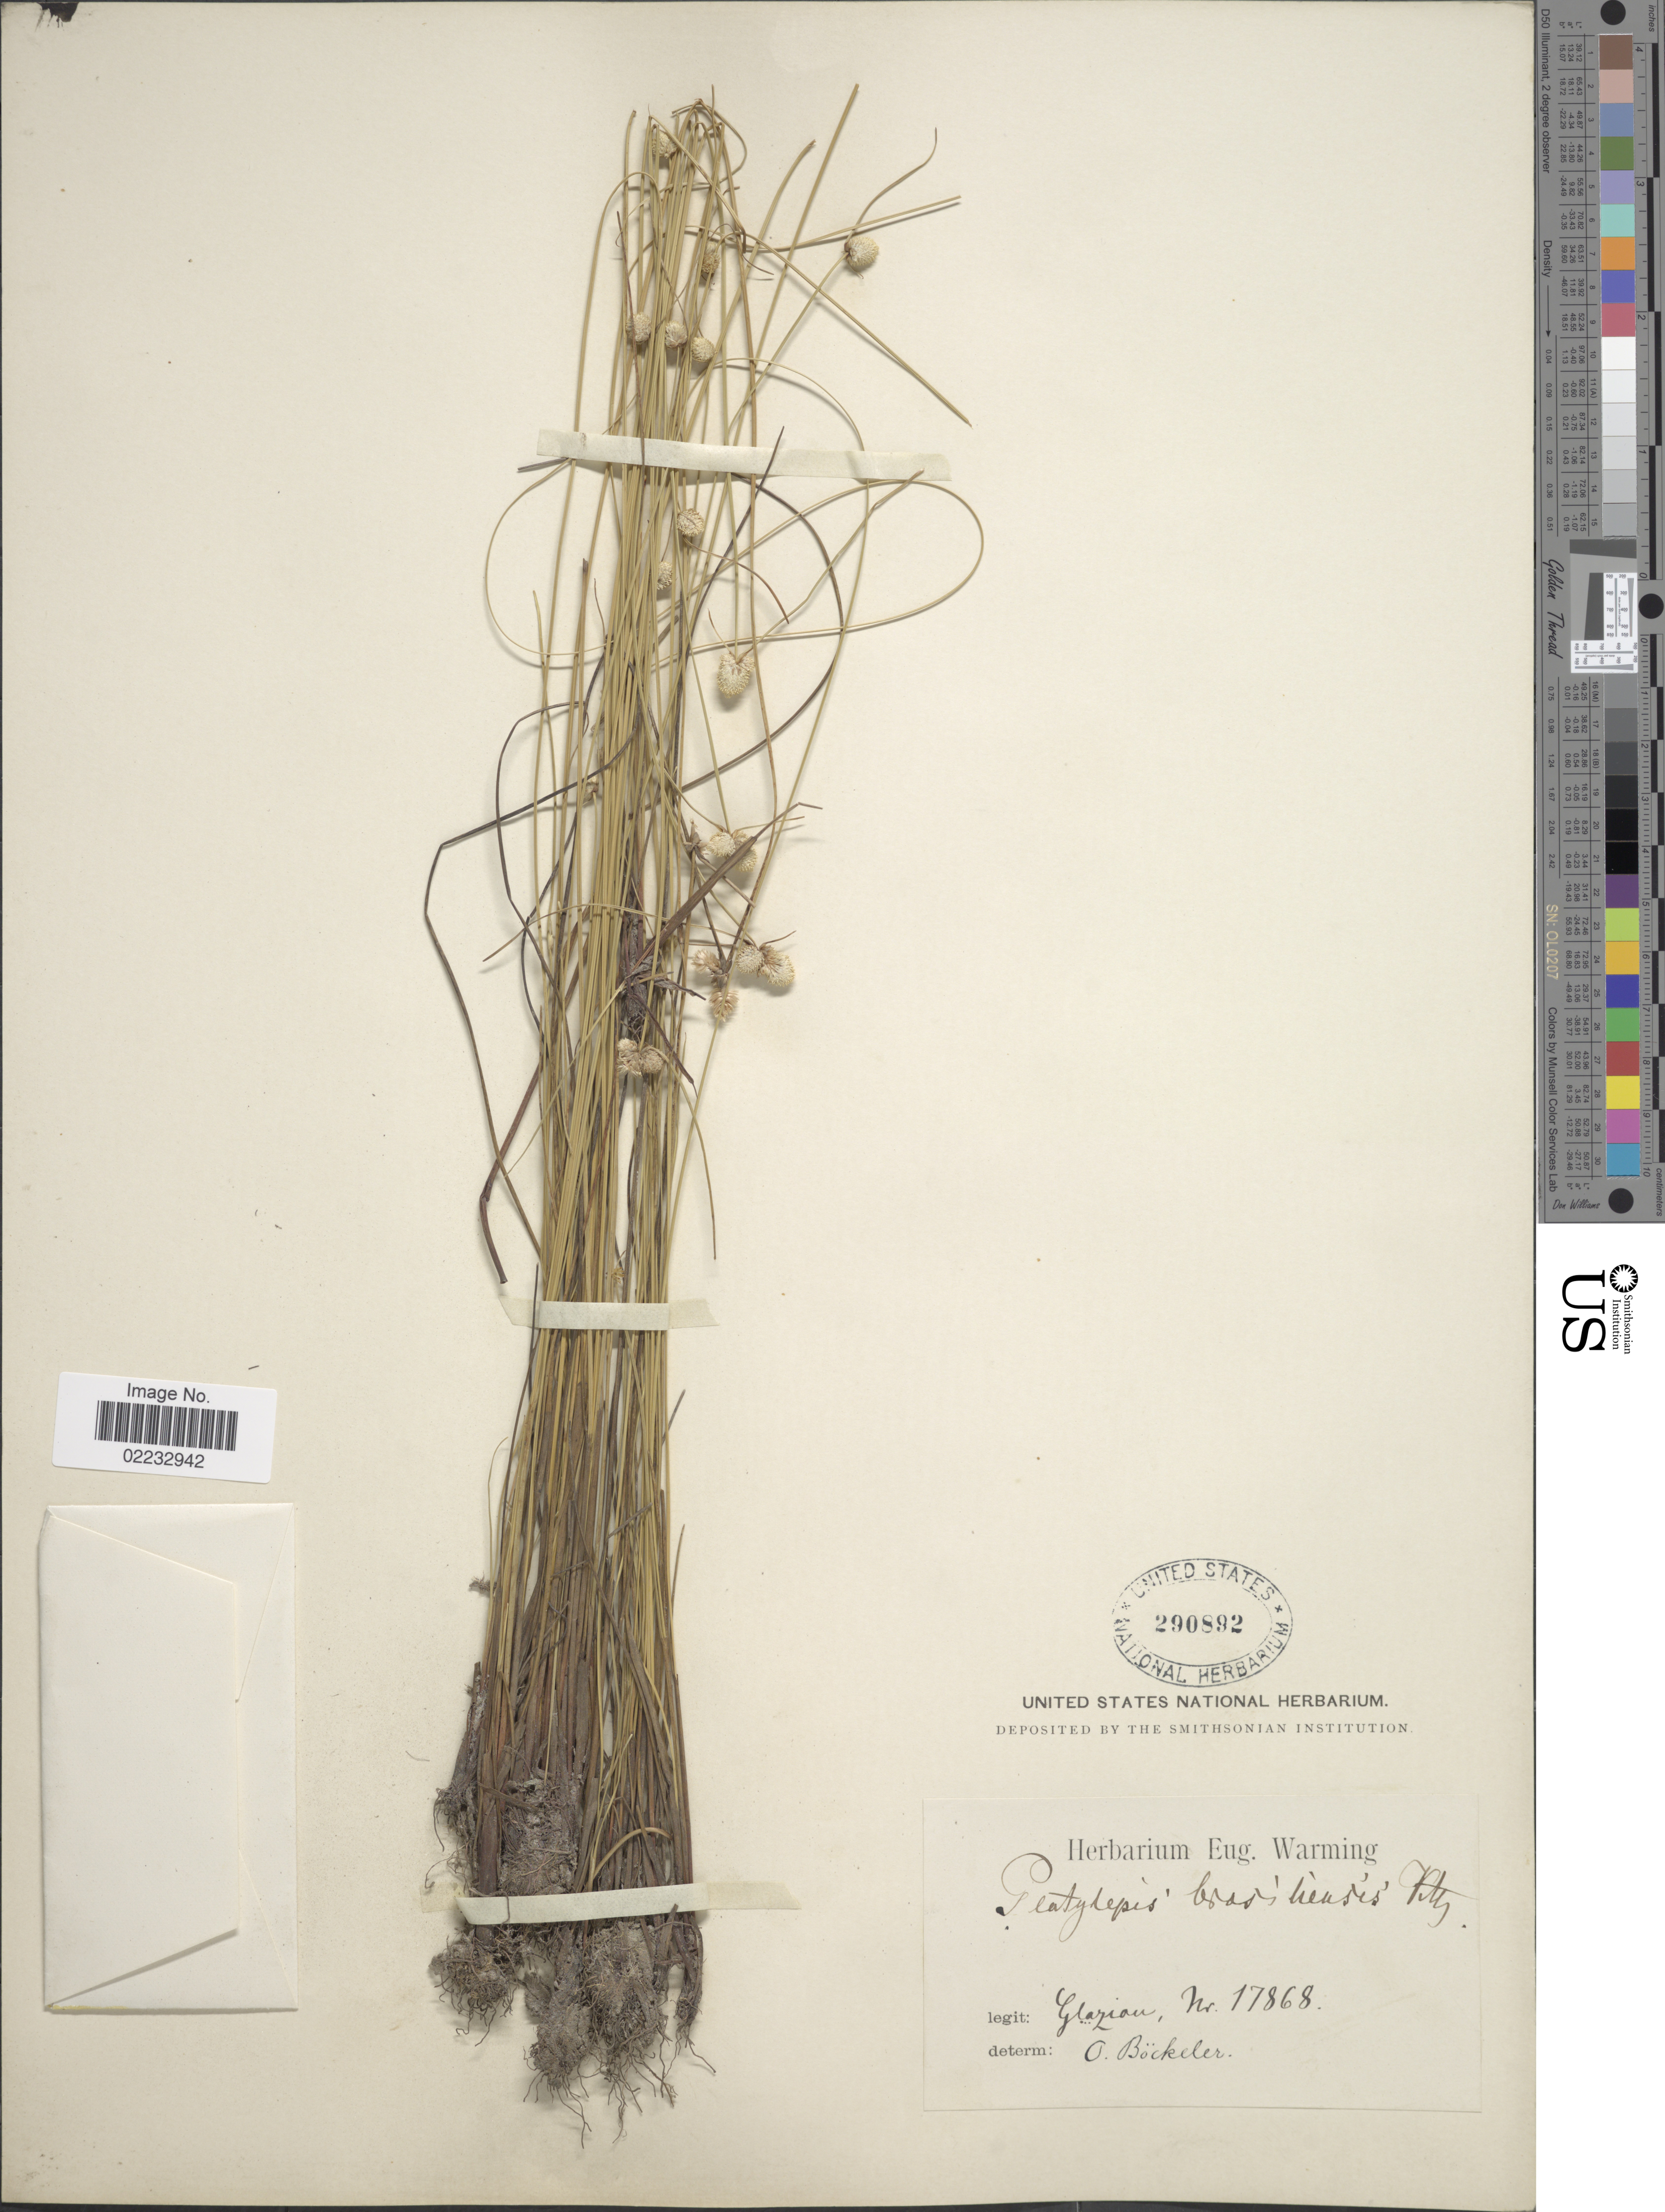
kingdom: Plantae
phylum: Tracheophyta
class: Liliopsida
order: Poales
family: Cyperaceae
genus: Cyperus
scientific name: Cyperus brasiliensis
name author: (Kunth) Bauters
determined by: Strong, M. T., (US), Smithsonian Institution - National Museum of Natural History (UNITED STATES)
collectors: Glaziou, --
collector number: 17868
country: Brazil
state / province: Minas Gerais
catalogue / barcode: US 290892